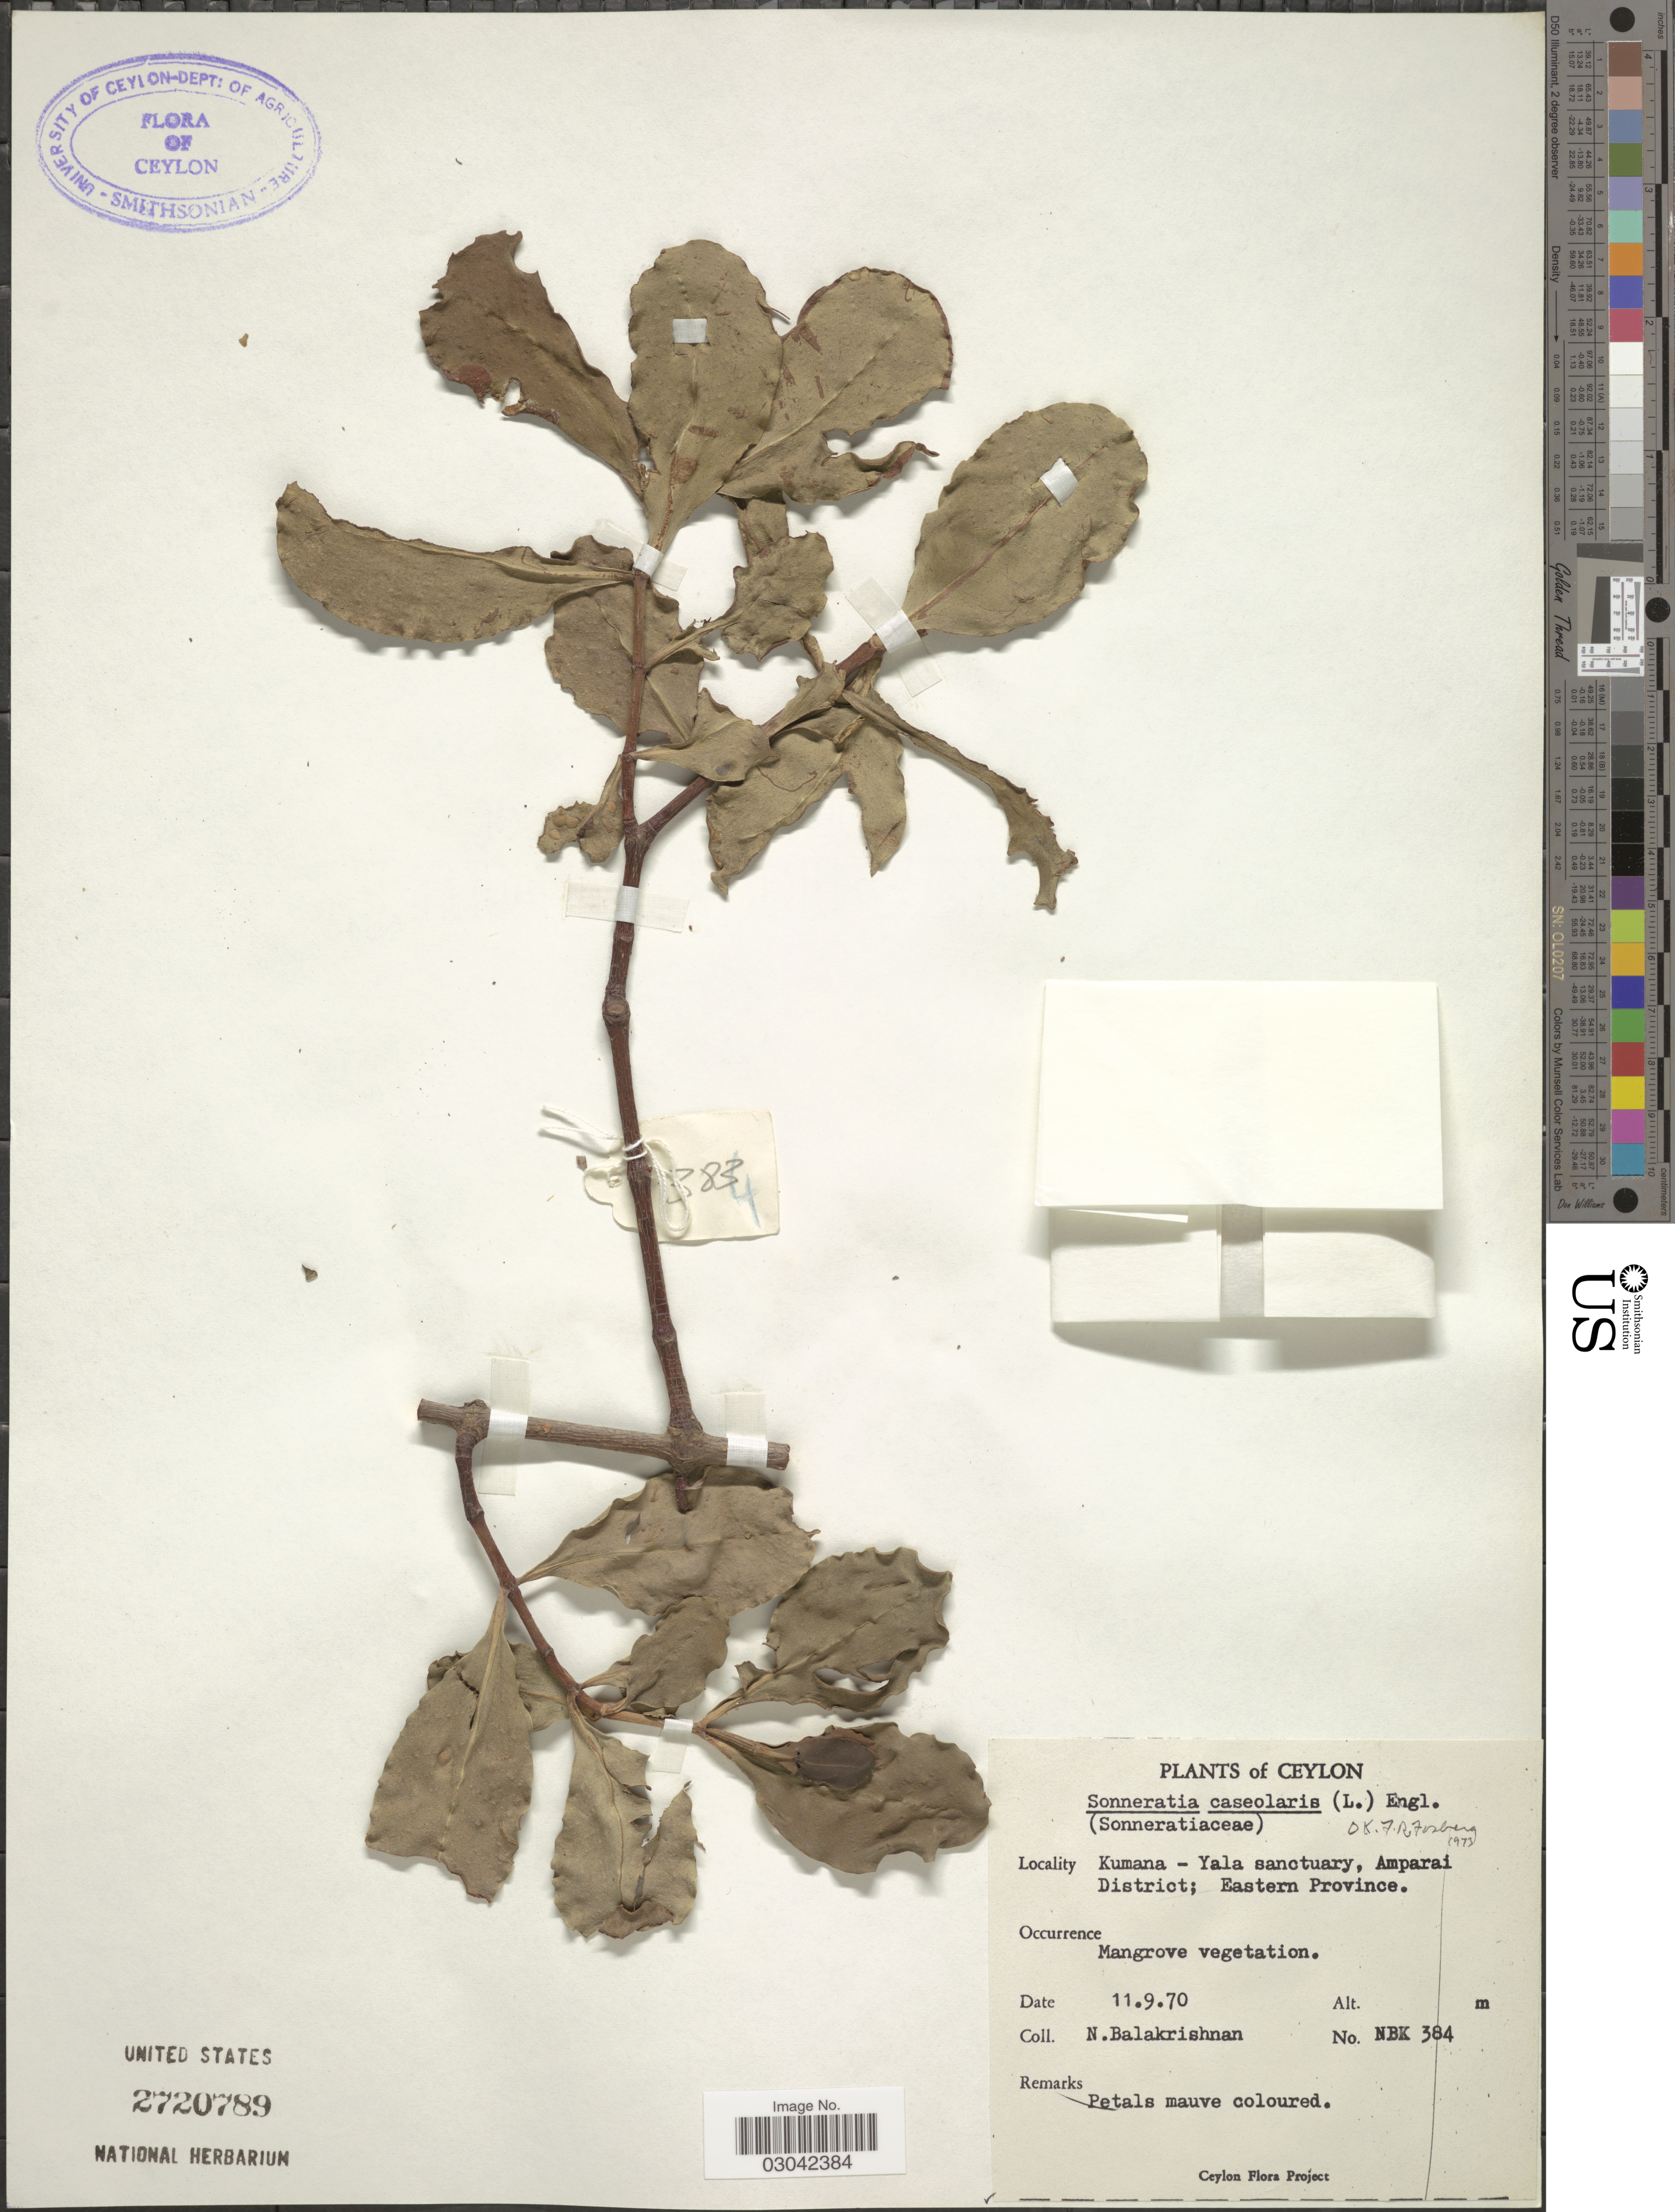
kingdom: Plantae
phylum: Tracheophyta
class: Magnoliopsida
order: Myrtales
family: Lythraceae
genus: Sonneratia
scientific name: Sonneratia caseolaris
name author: (L.) Engl.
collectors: N. Balakrishnan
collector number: NBK384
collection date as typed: Transcribed d/m/y: 11/9/70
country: Sri Lanka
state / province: Eastern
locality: Ceylon. Kumana - Yala sanctuary, Amparai District.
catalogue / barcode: US 2720789